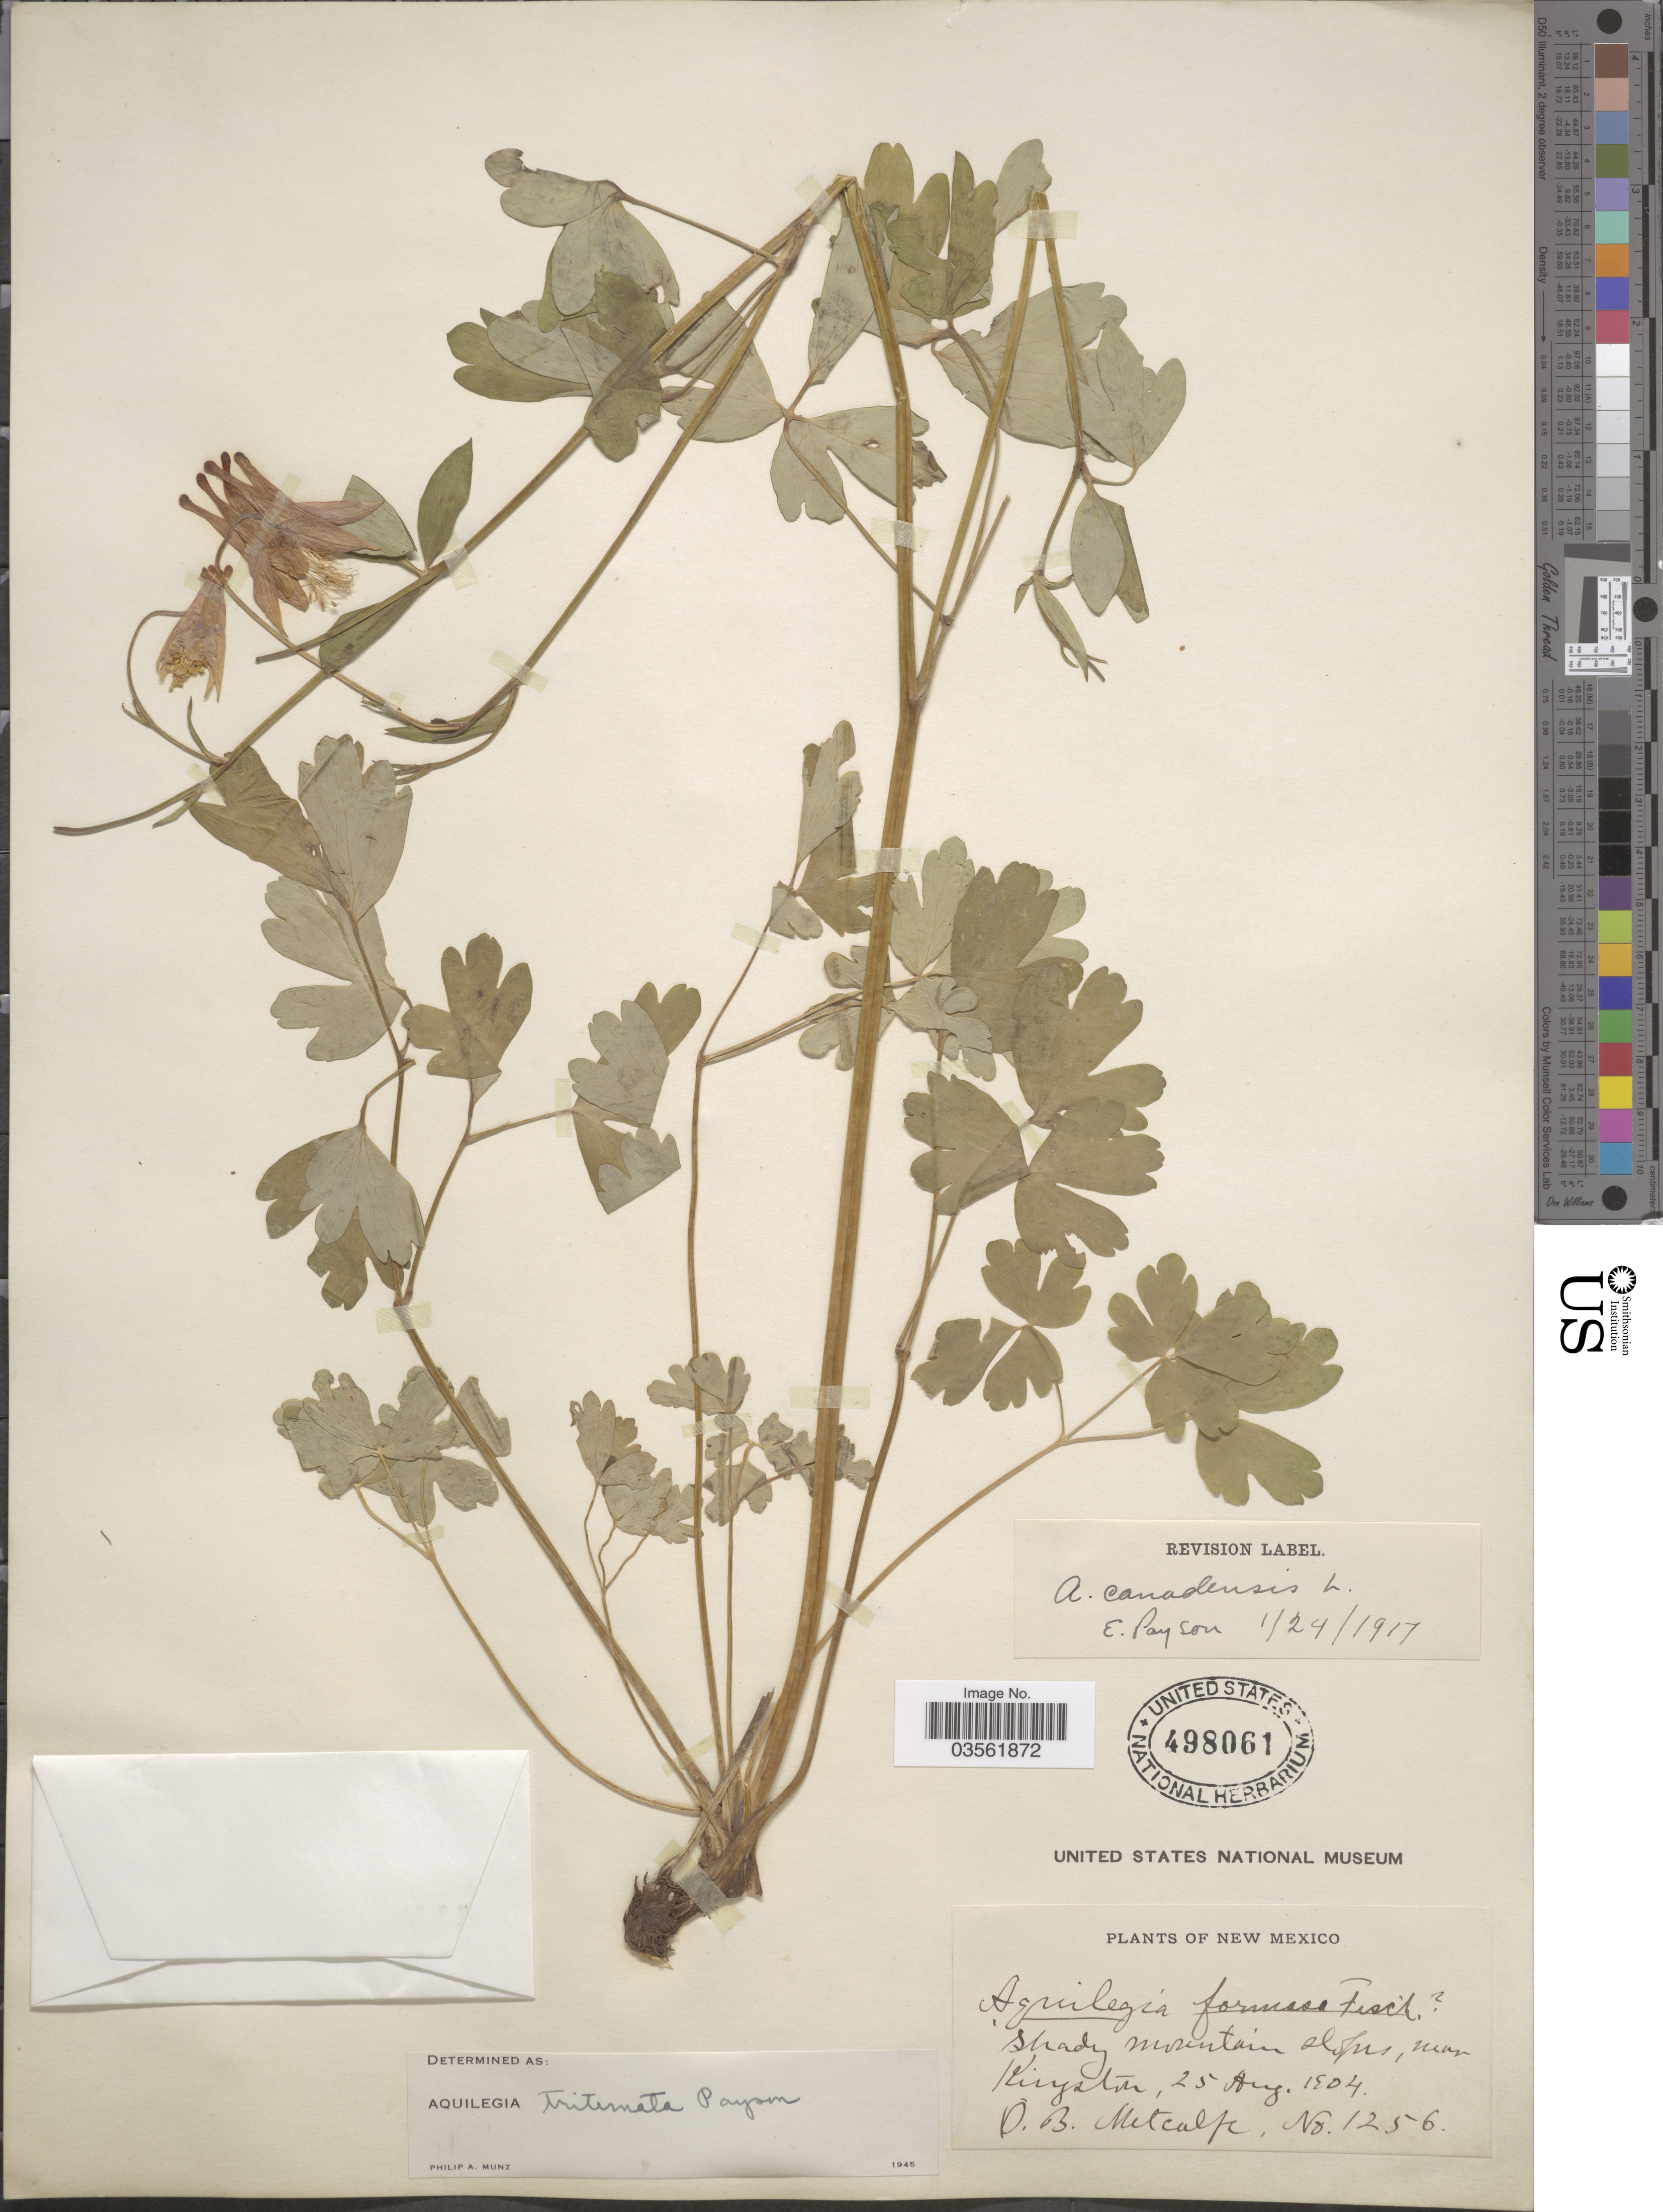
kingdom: Plantae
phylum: Tracheophyta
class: Magnoliopsida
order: Ranunculales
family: Ranunculaceae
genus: Aquilegia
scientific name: Aquilegia triternata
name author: Payson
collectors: O. B. Metcalfe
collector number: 1256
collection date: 1904-08-25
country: United States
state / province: New Mexico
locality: Shady mountain slopes, near Kingston.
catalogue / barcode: US 498061